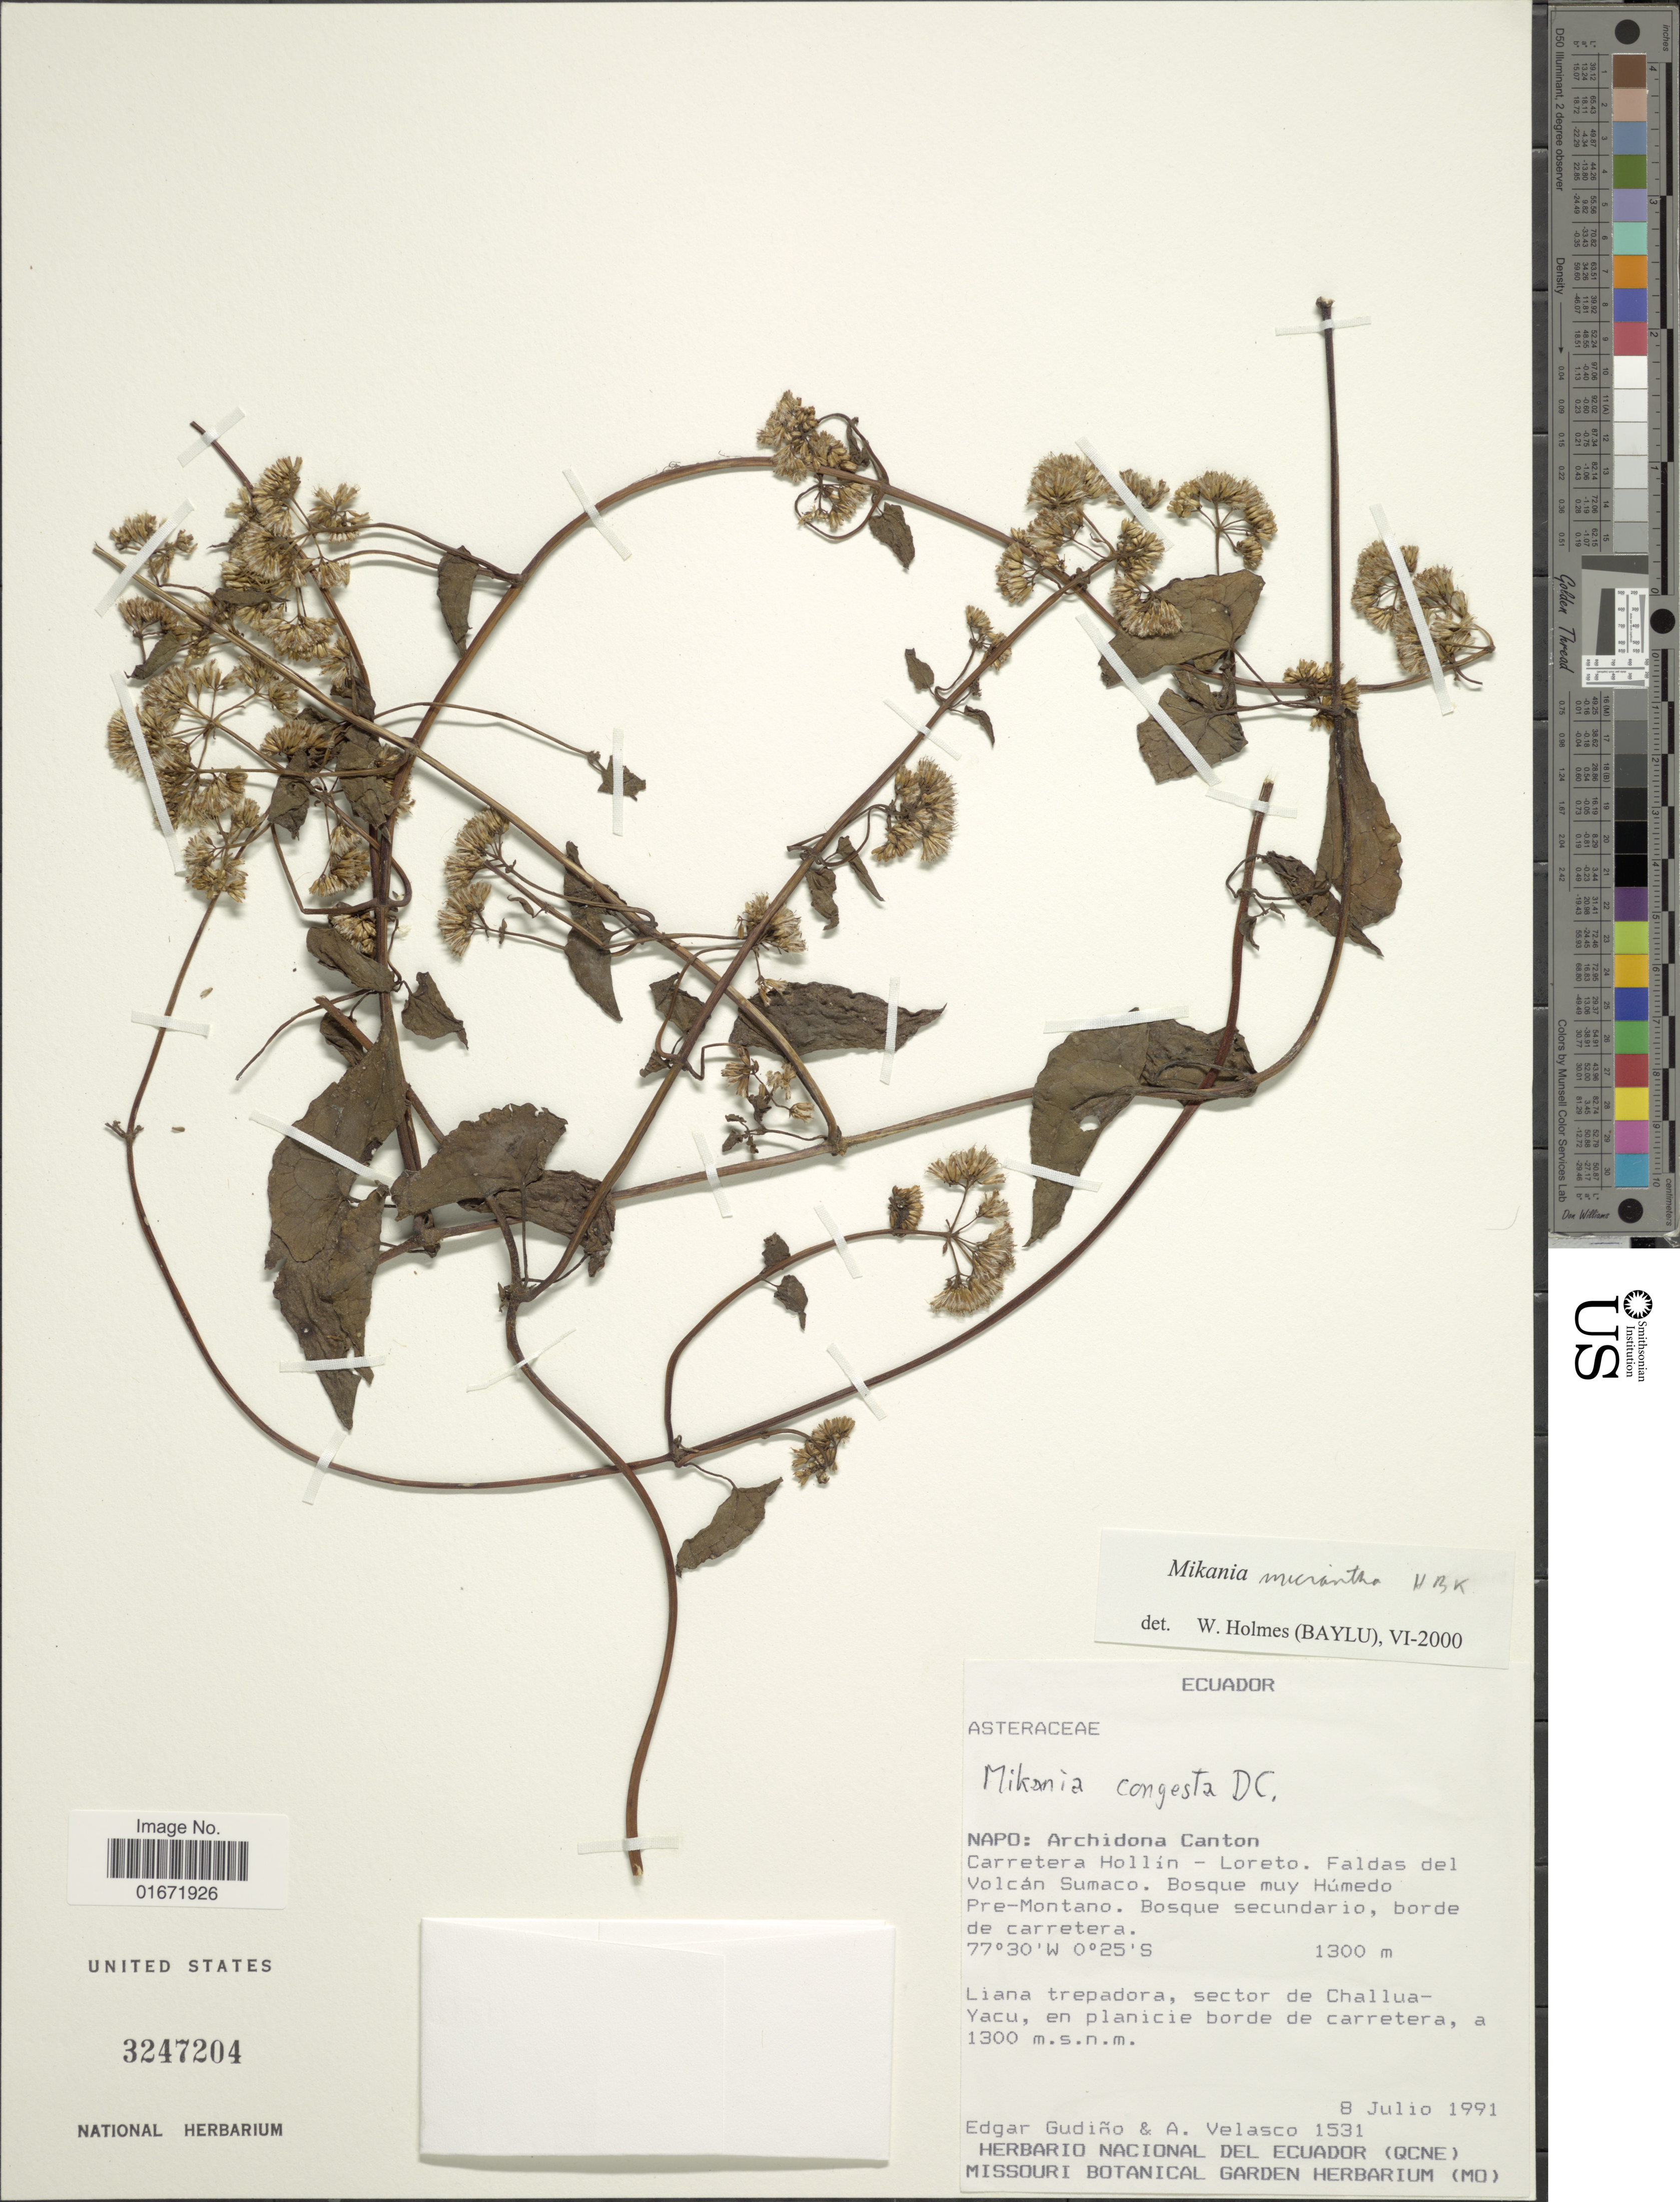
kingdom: Plantae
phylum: Tracheophyta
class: Magnoliopsida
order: Asterales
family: Asteraceae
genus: Mikania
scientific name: Mikania micrantha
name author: Kunth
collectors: E. Gudiño & A. Velasco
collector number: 1531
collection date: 1991-07-08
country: Ecuador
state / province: Napo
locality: Napo: Archidona Canton. Carretera Hollin - Loreto. Faldas del Volcán Sumaco. Bosque muy Húmedo Pre-Montano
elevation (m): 1300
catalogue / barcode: US 3247204